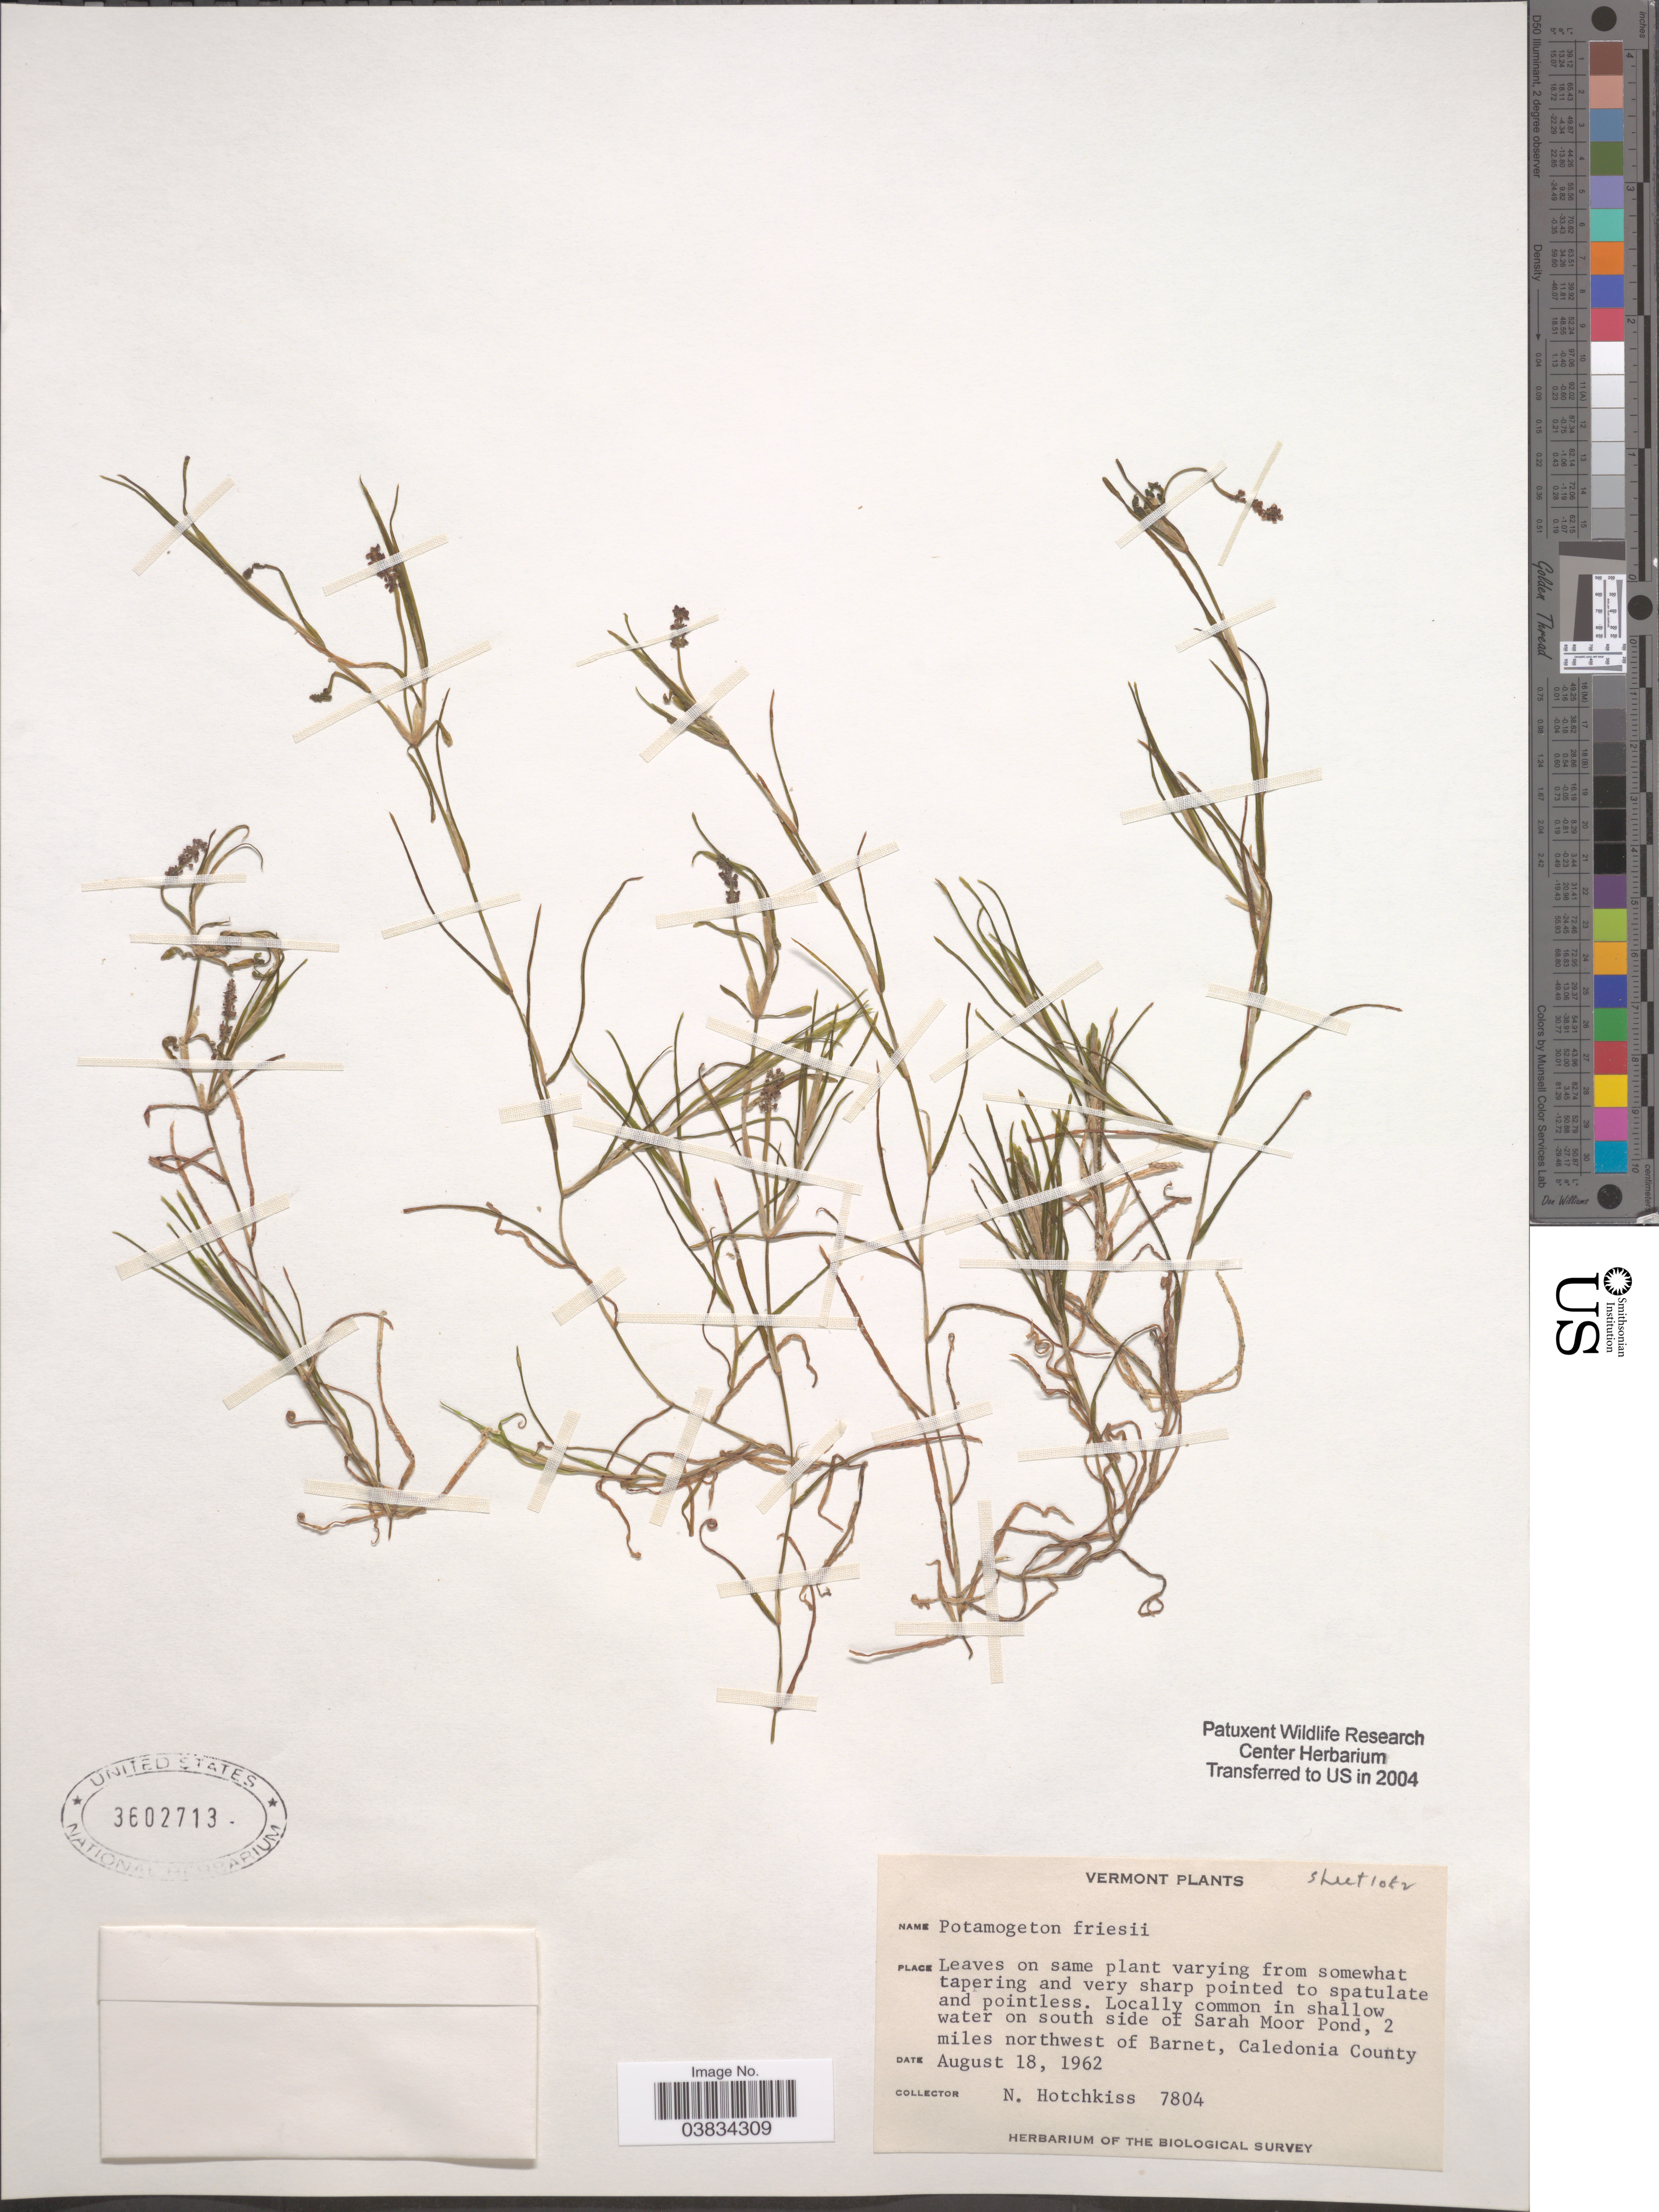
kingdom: Plantae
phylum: Tracheophyta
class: Liliopsida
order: Alismatales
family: Potamogetonaceae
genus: Potamogeton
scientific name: Potamogeton friesii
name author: Rupr.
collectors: N. Hotchkiss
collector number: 7804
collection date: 1962-08-18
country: United States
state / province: Vermont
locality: On south side of Sarah Moor Pond, 2 miles northwest of Barnet, Caledonia County.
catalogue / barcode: US 3602713